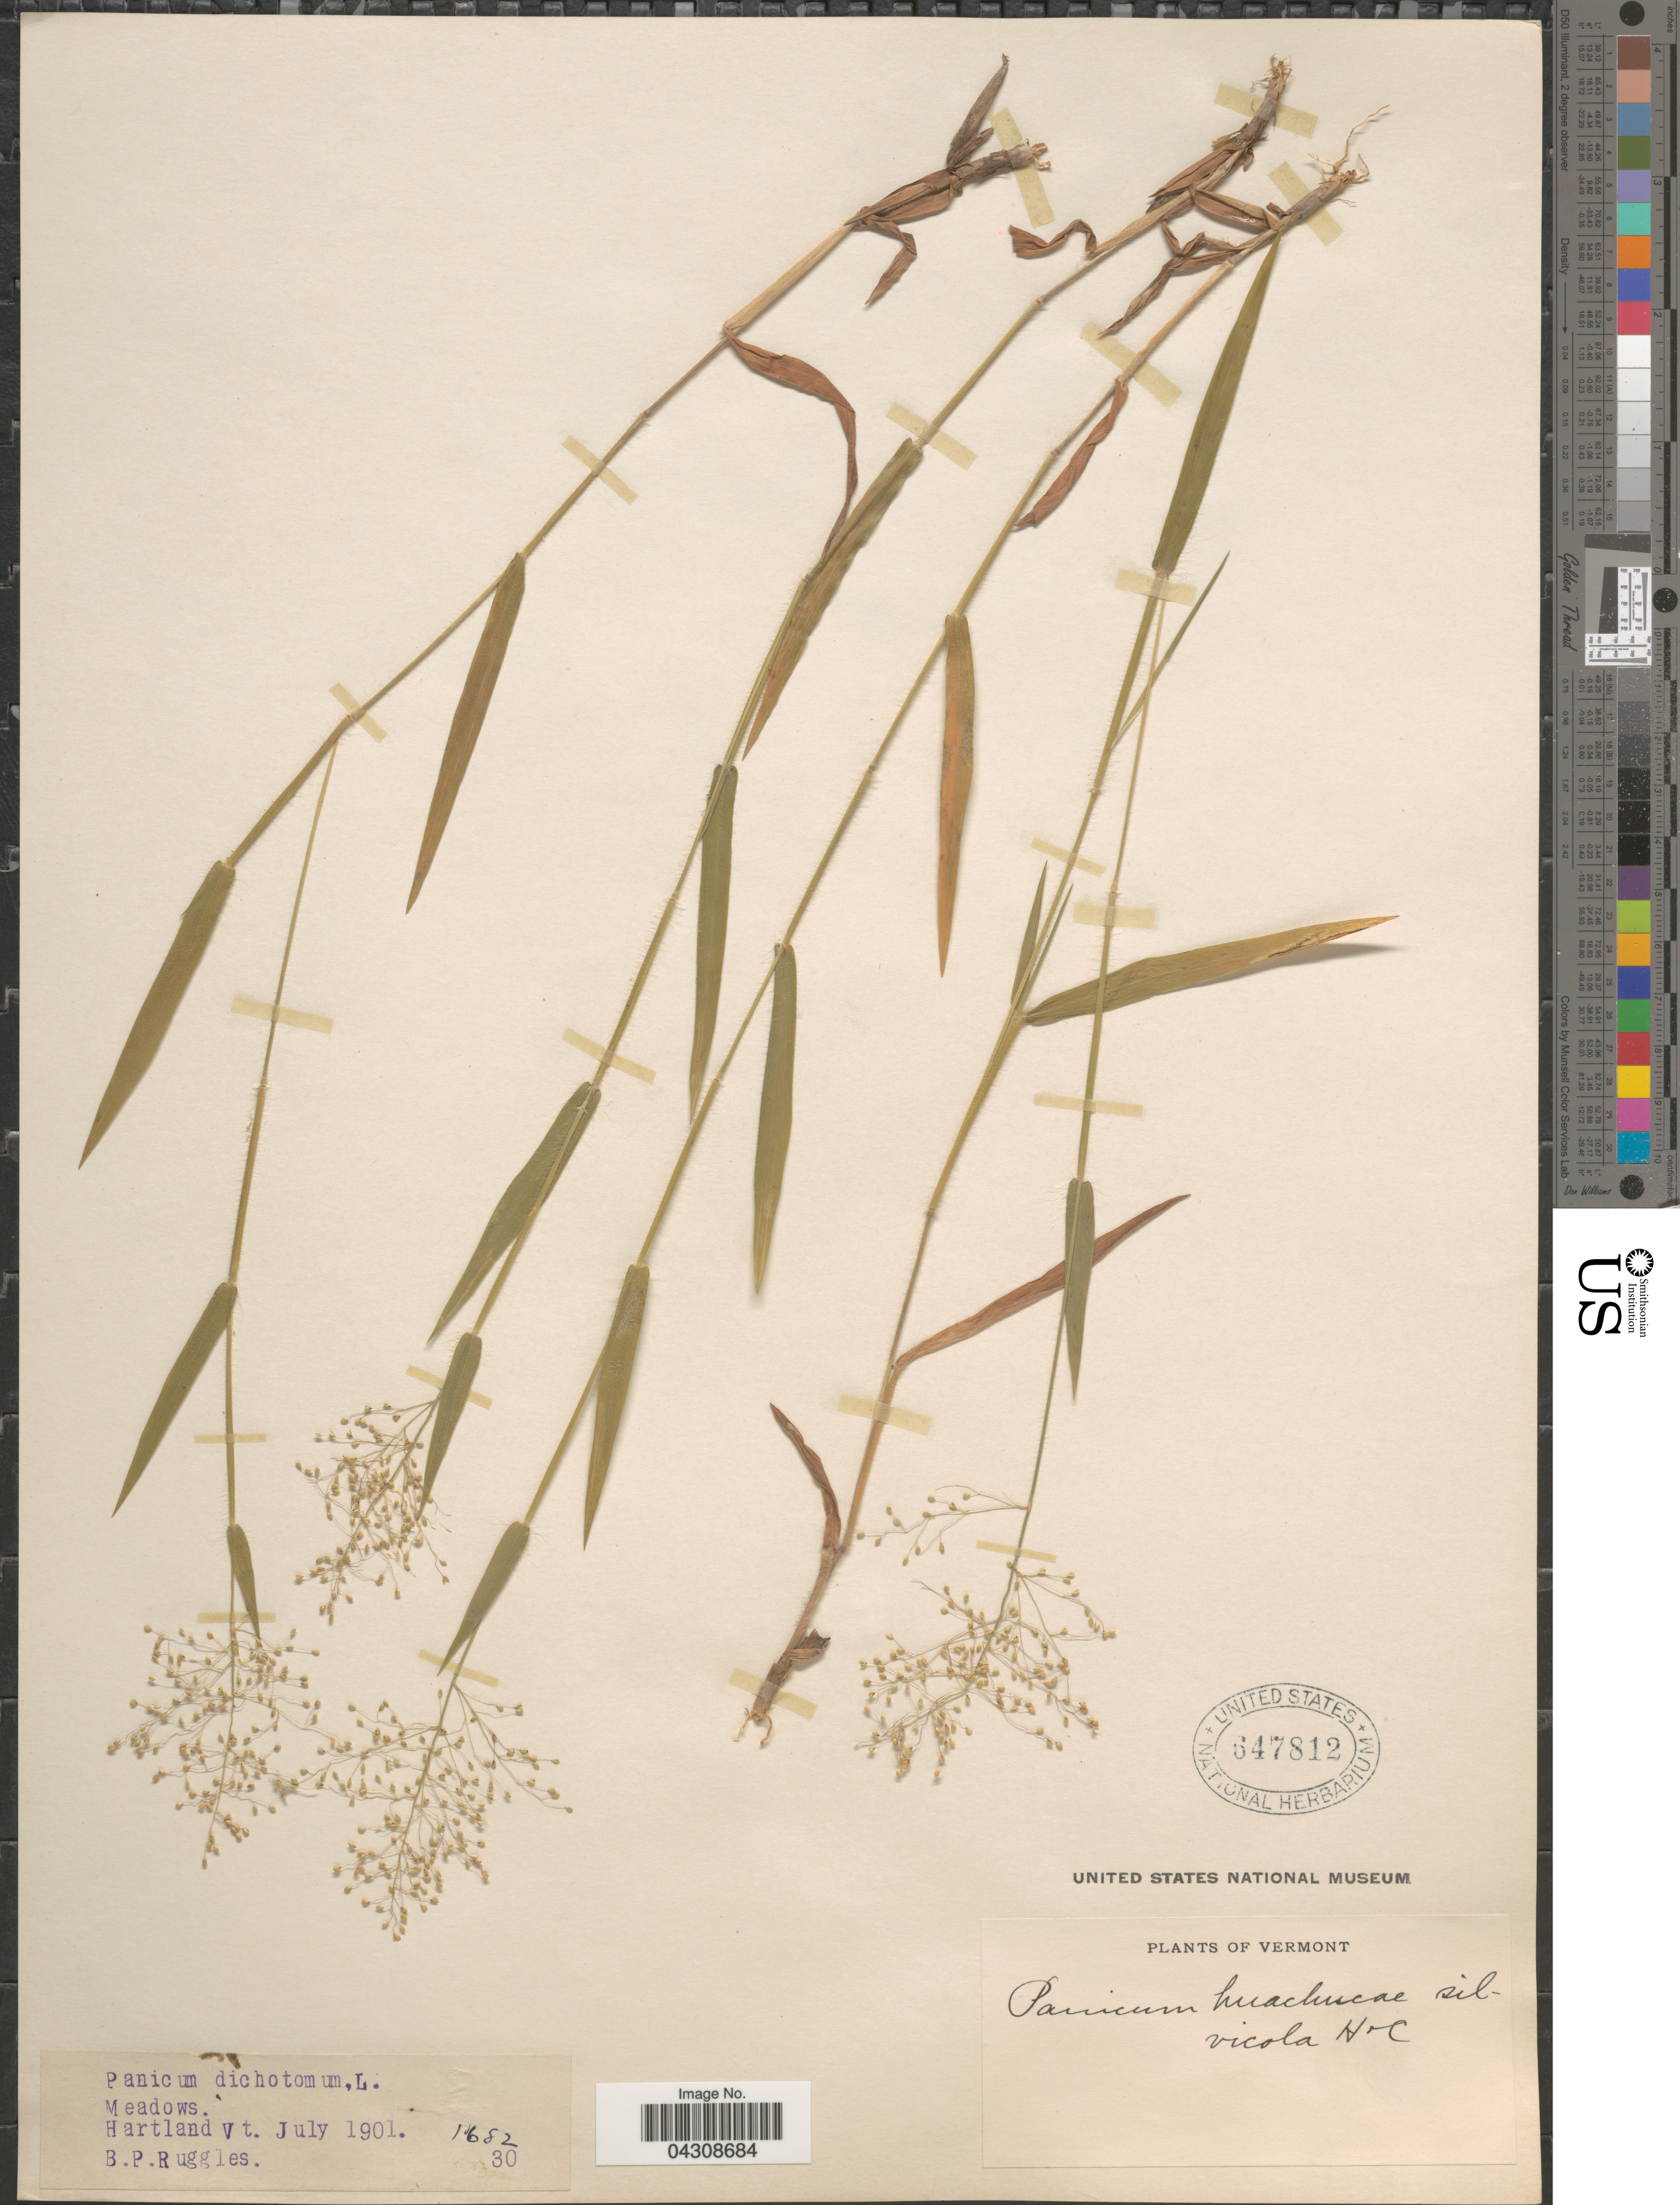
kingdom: Plantae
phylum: Tracheophyta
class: Liliopsida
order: Poales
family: Poaceae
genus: Dichanthelium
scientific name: Dichanthelium acuminatum var. acuminatum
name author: (Sw.) Gould & C.A. Clark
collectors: B. Ruggles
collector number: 1682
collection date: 1901-07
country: United States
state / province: Vermont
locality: Hartland.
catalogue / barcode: US 647812